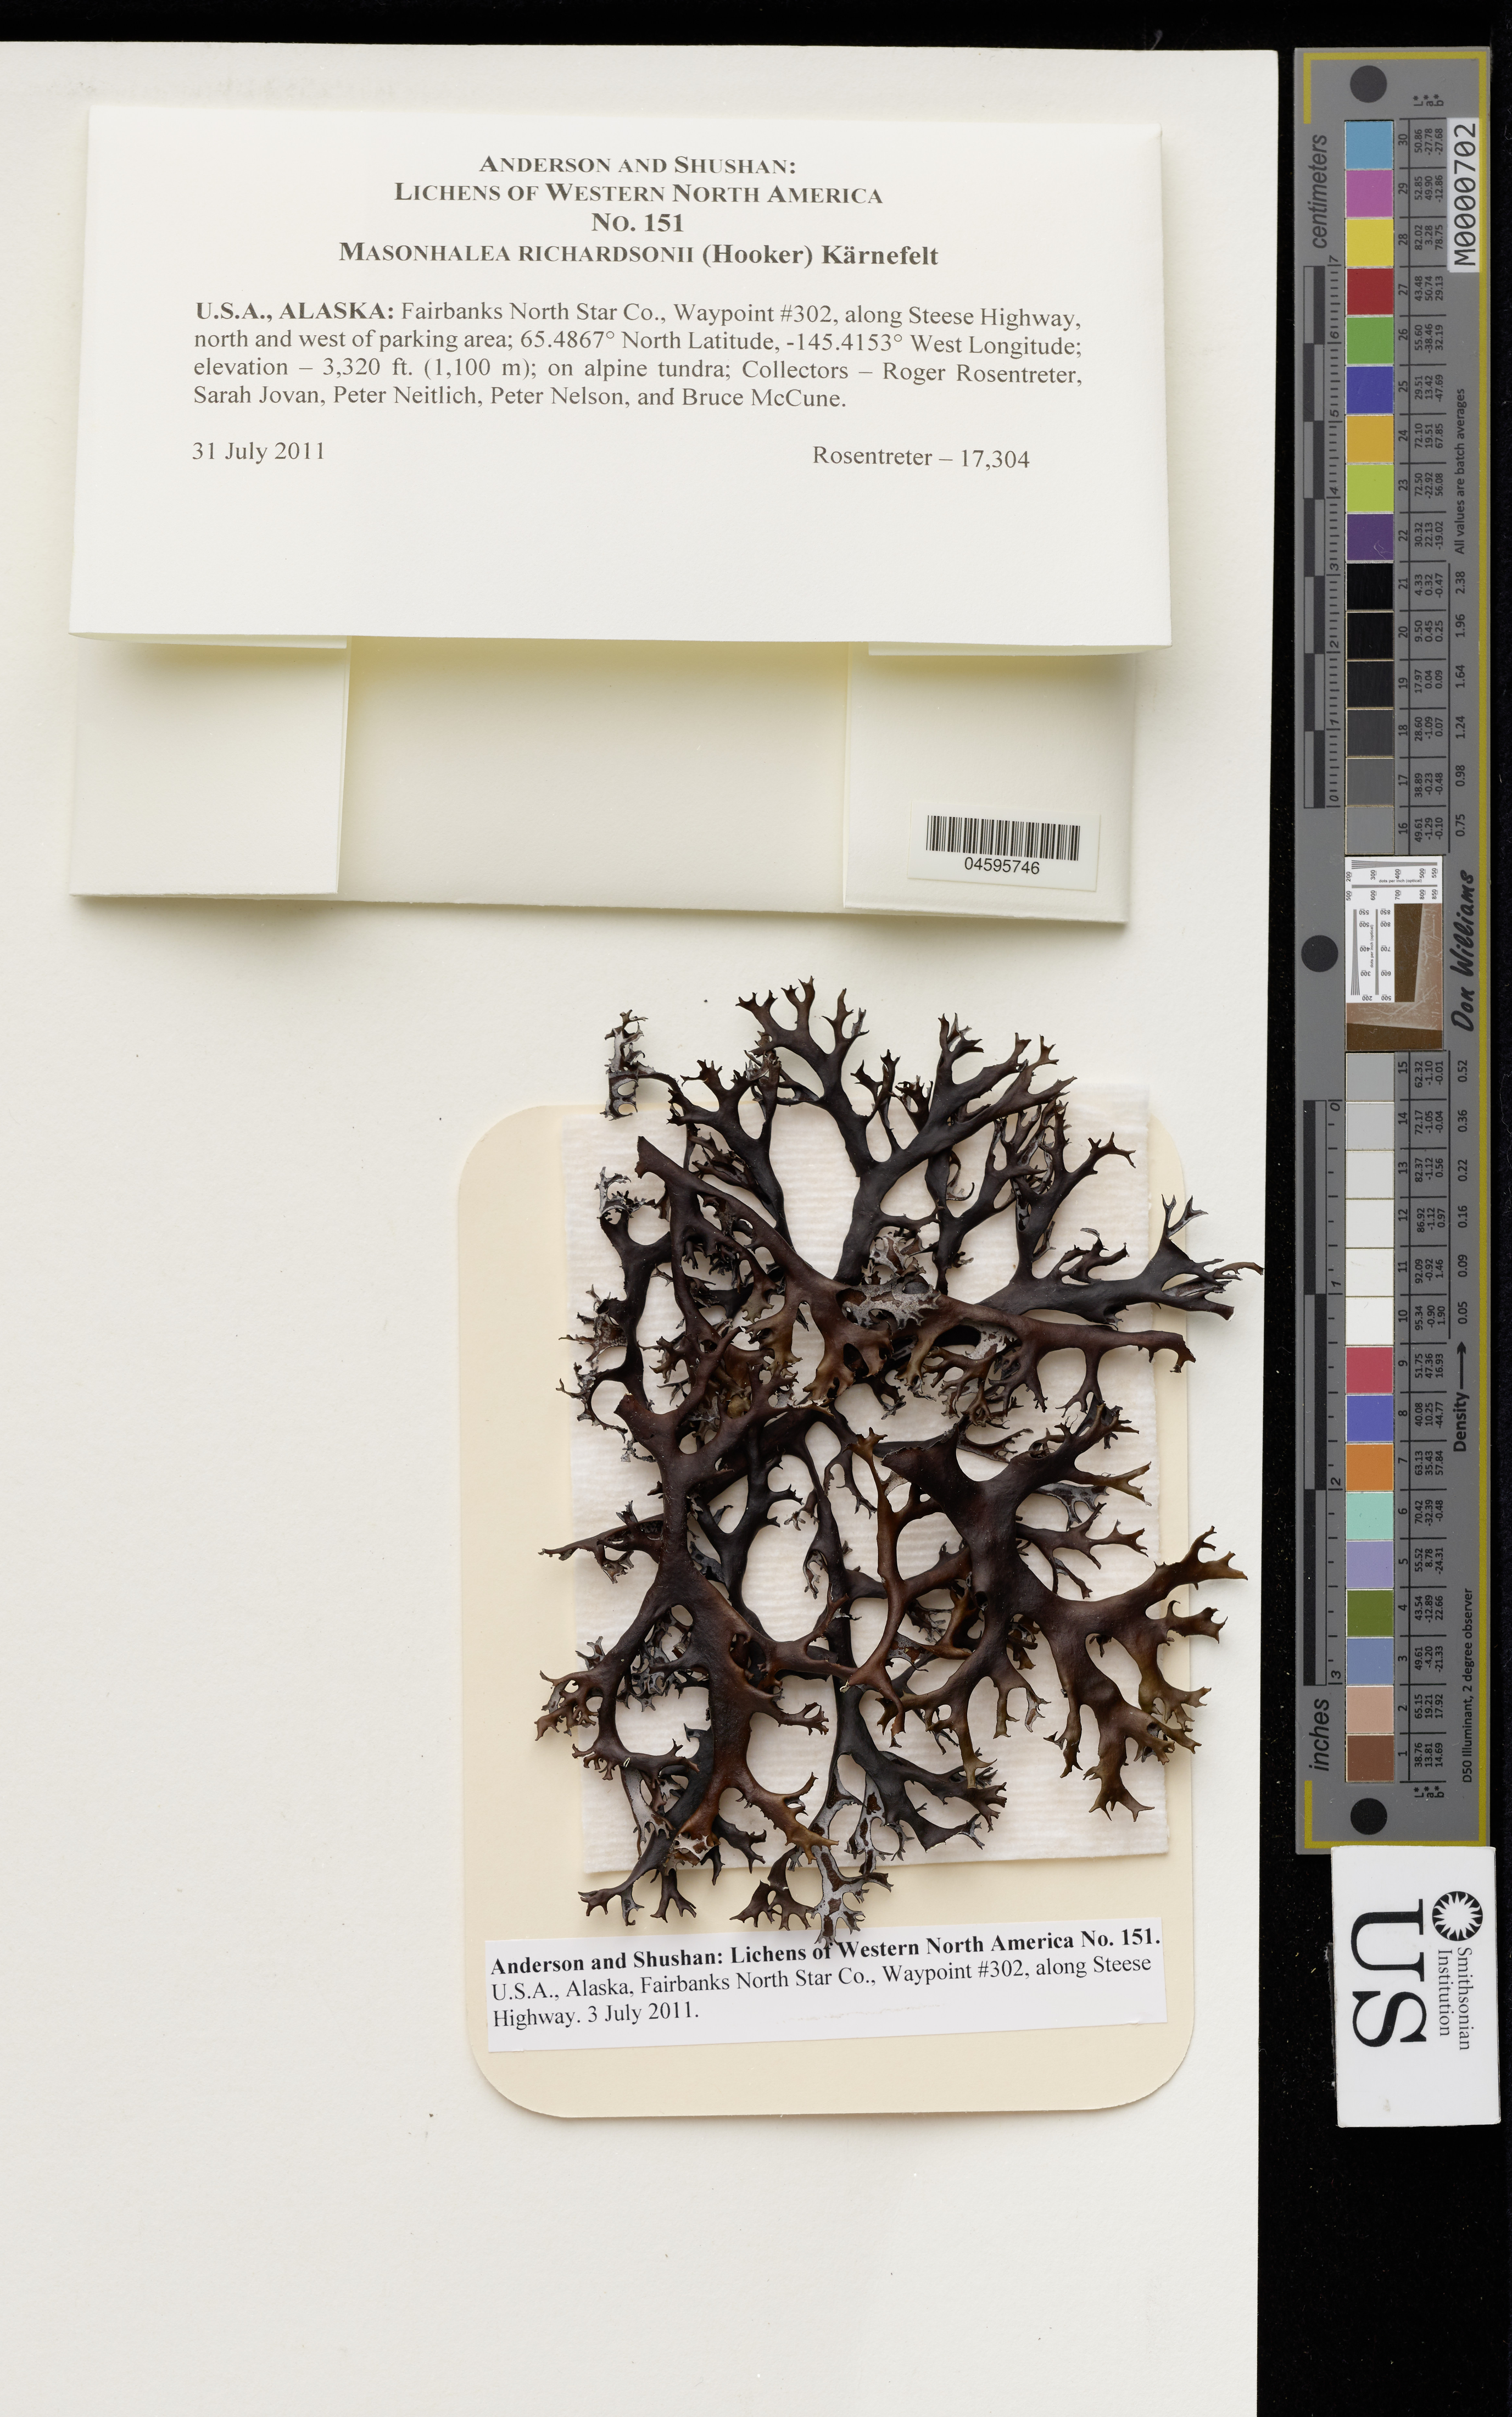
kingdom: Fungi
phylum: Ascomycota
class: Lecanoromycetes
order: Lecanorales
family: Parmeliaceae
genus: Masonhalea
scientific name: Masonhalea richardsonii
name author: (Hook.) Kärnefelt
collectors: R. Rosentreter & P. Nelson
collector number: Rosentreter 17304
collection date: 2011-07-31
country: United States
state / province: Alaska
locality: Fairbanks North Star Co., Waypoint #302, along Steese Highway, north and west of parking area.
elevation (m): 1012